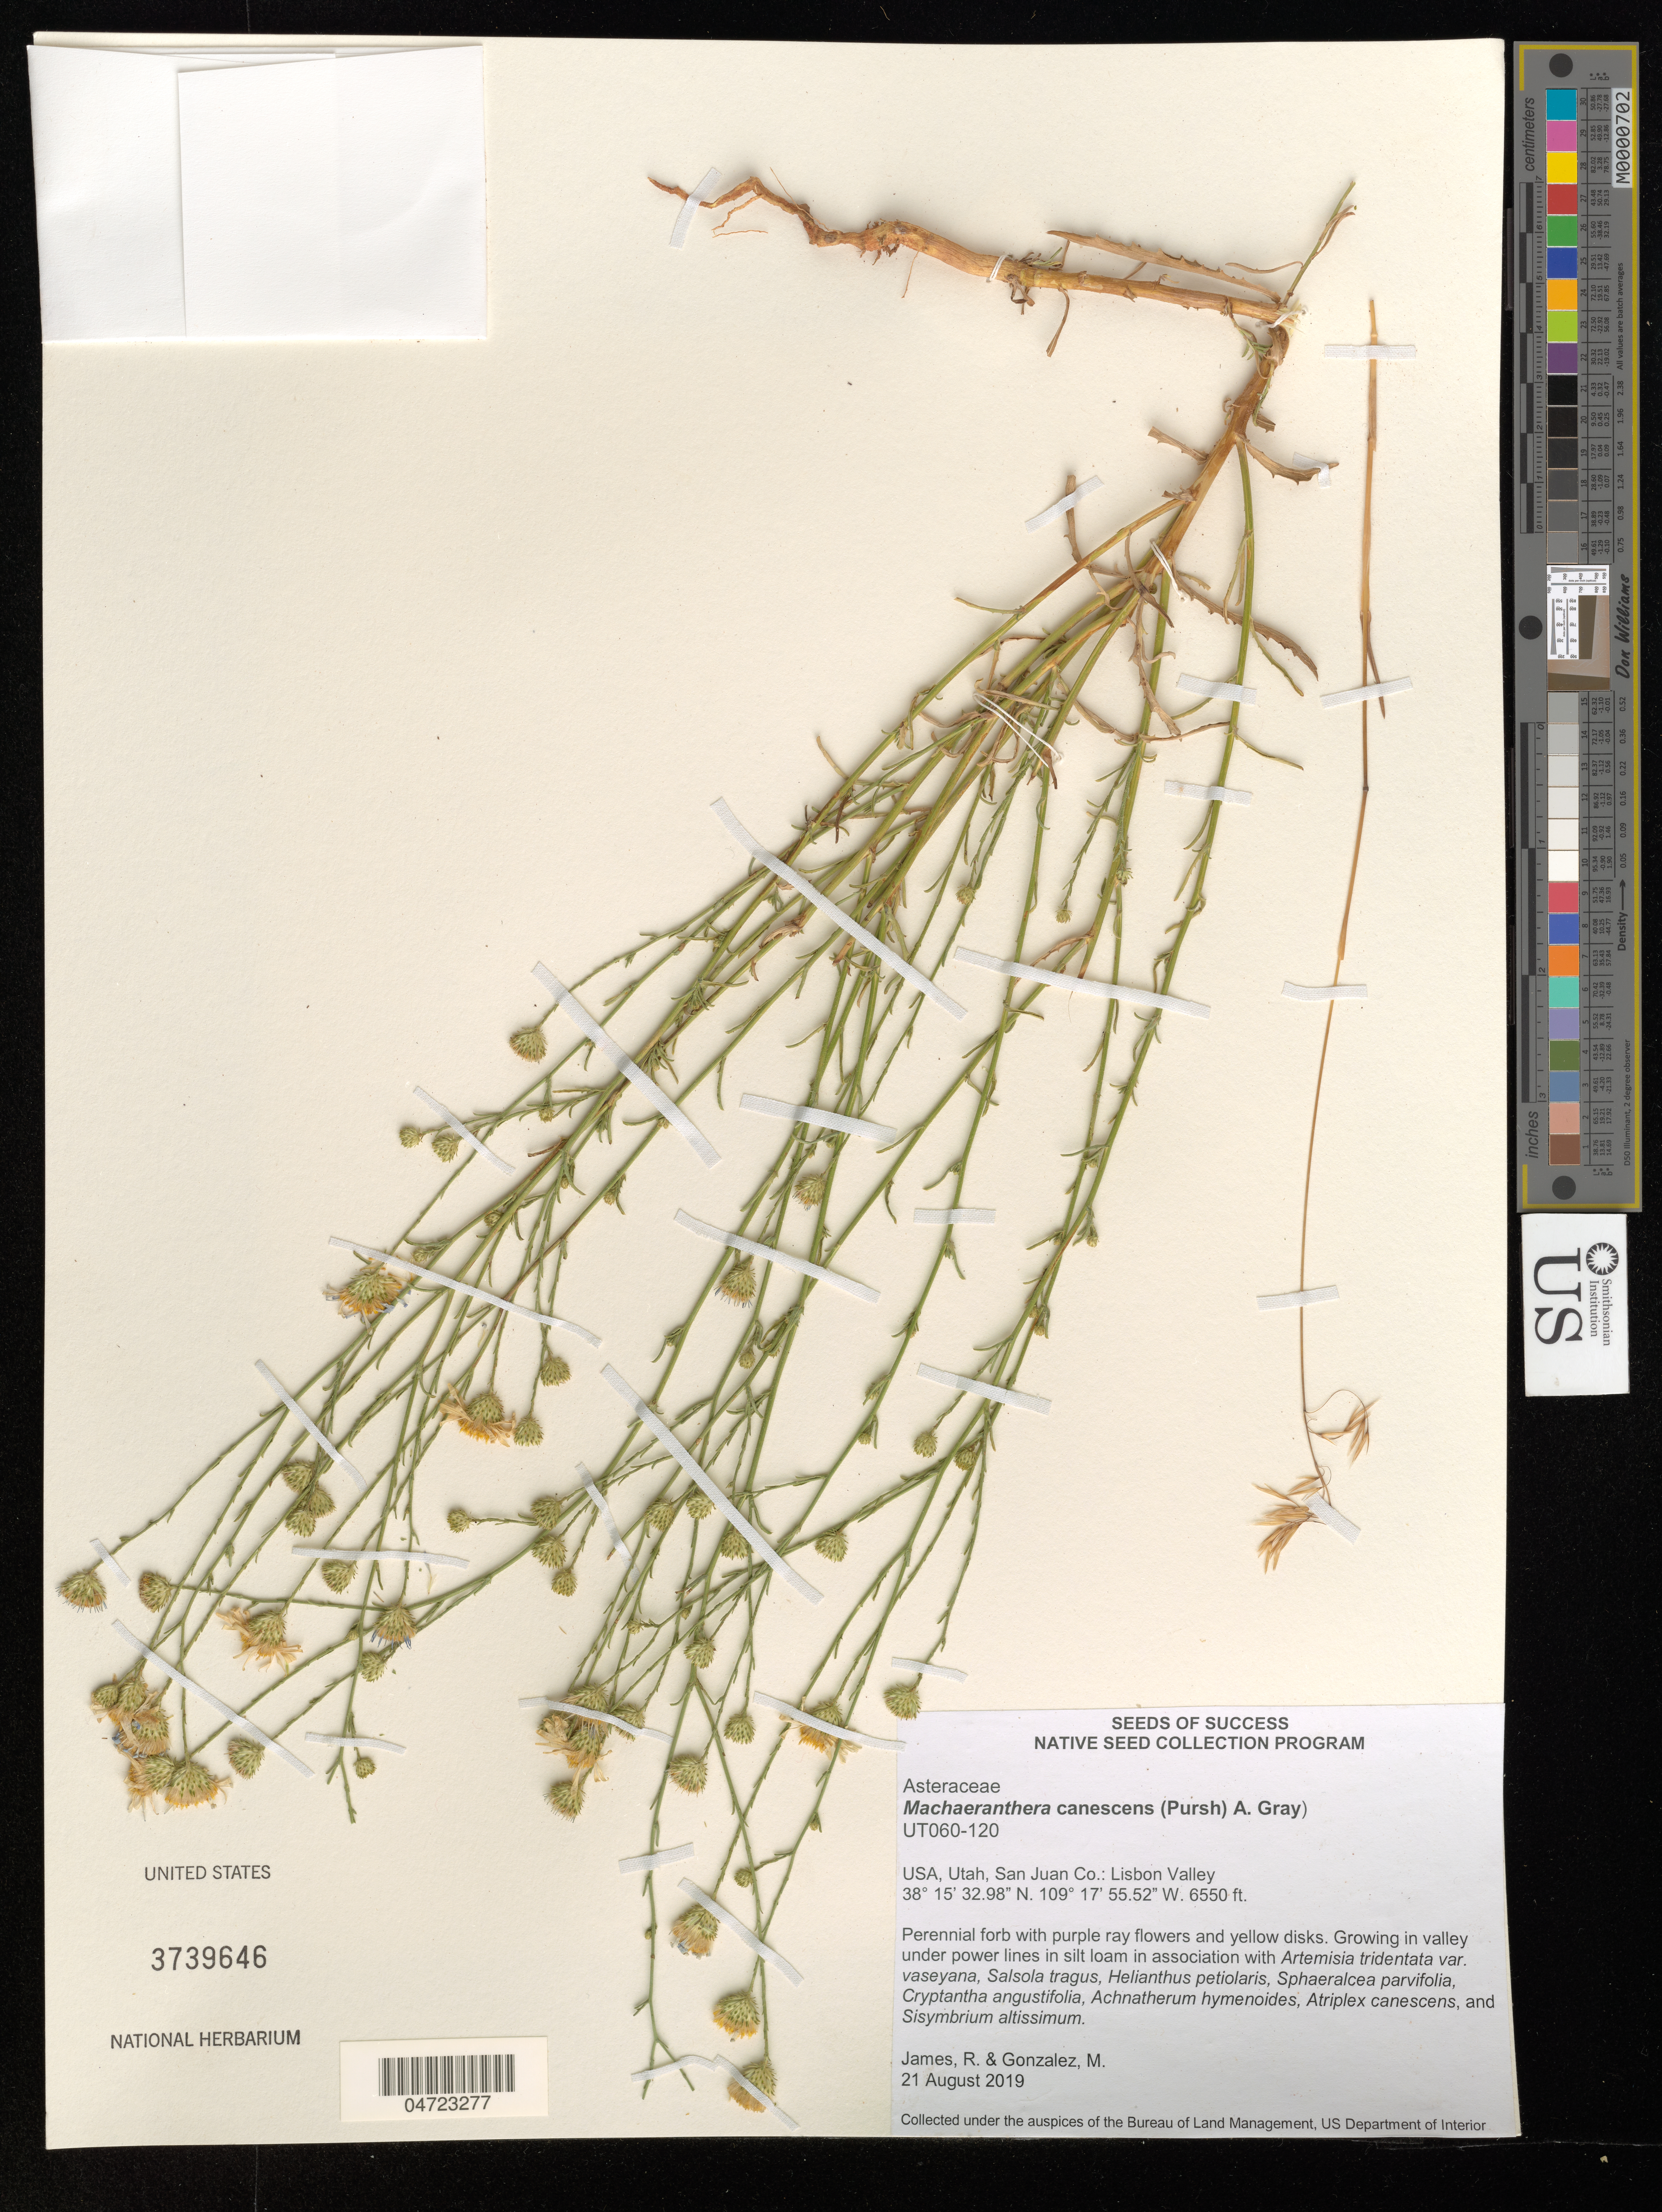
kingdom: Plantae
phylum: Tracheophyta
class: Magnoliopsida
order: Asterales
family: Asteraceae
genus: Machaeranthera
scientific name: Machaeranthera canescens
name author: (Pursh) A. Gray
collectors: R. James & M. Gonzalez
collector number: UT060-120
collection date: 2019-08-21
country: United States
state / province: Utah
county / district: San Juan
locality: San Juan Co.: Lisbon Valley.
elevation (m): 1996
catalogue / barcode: US 3739646